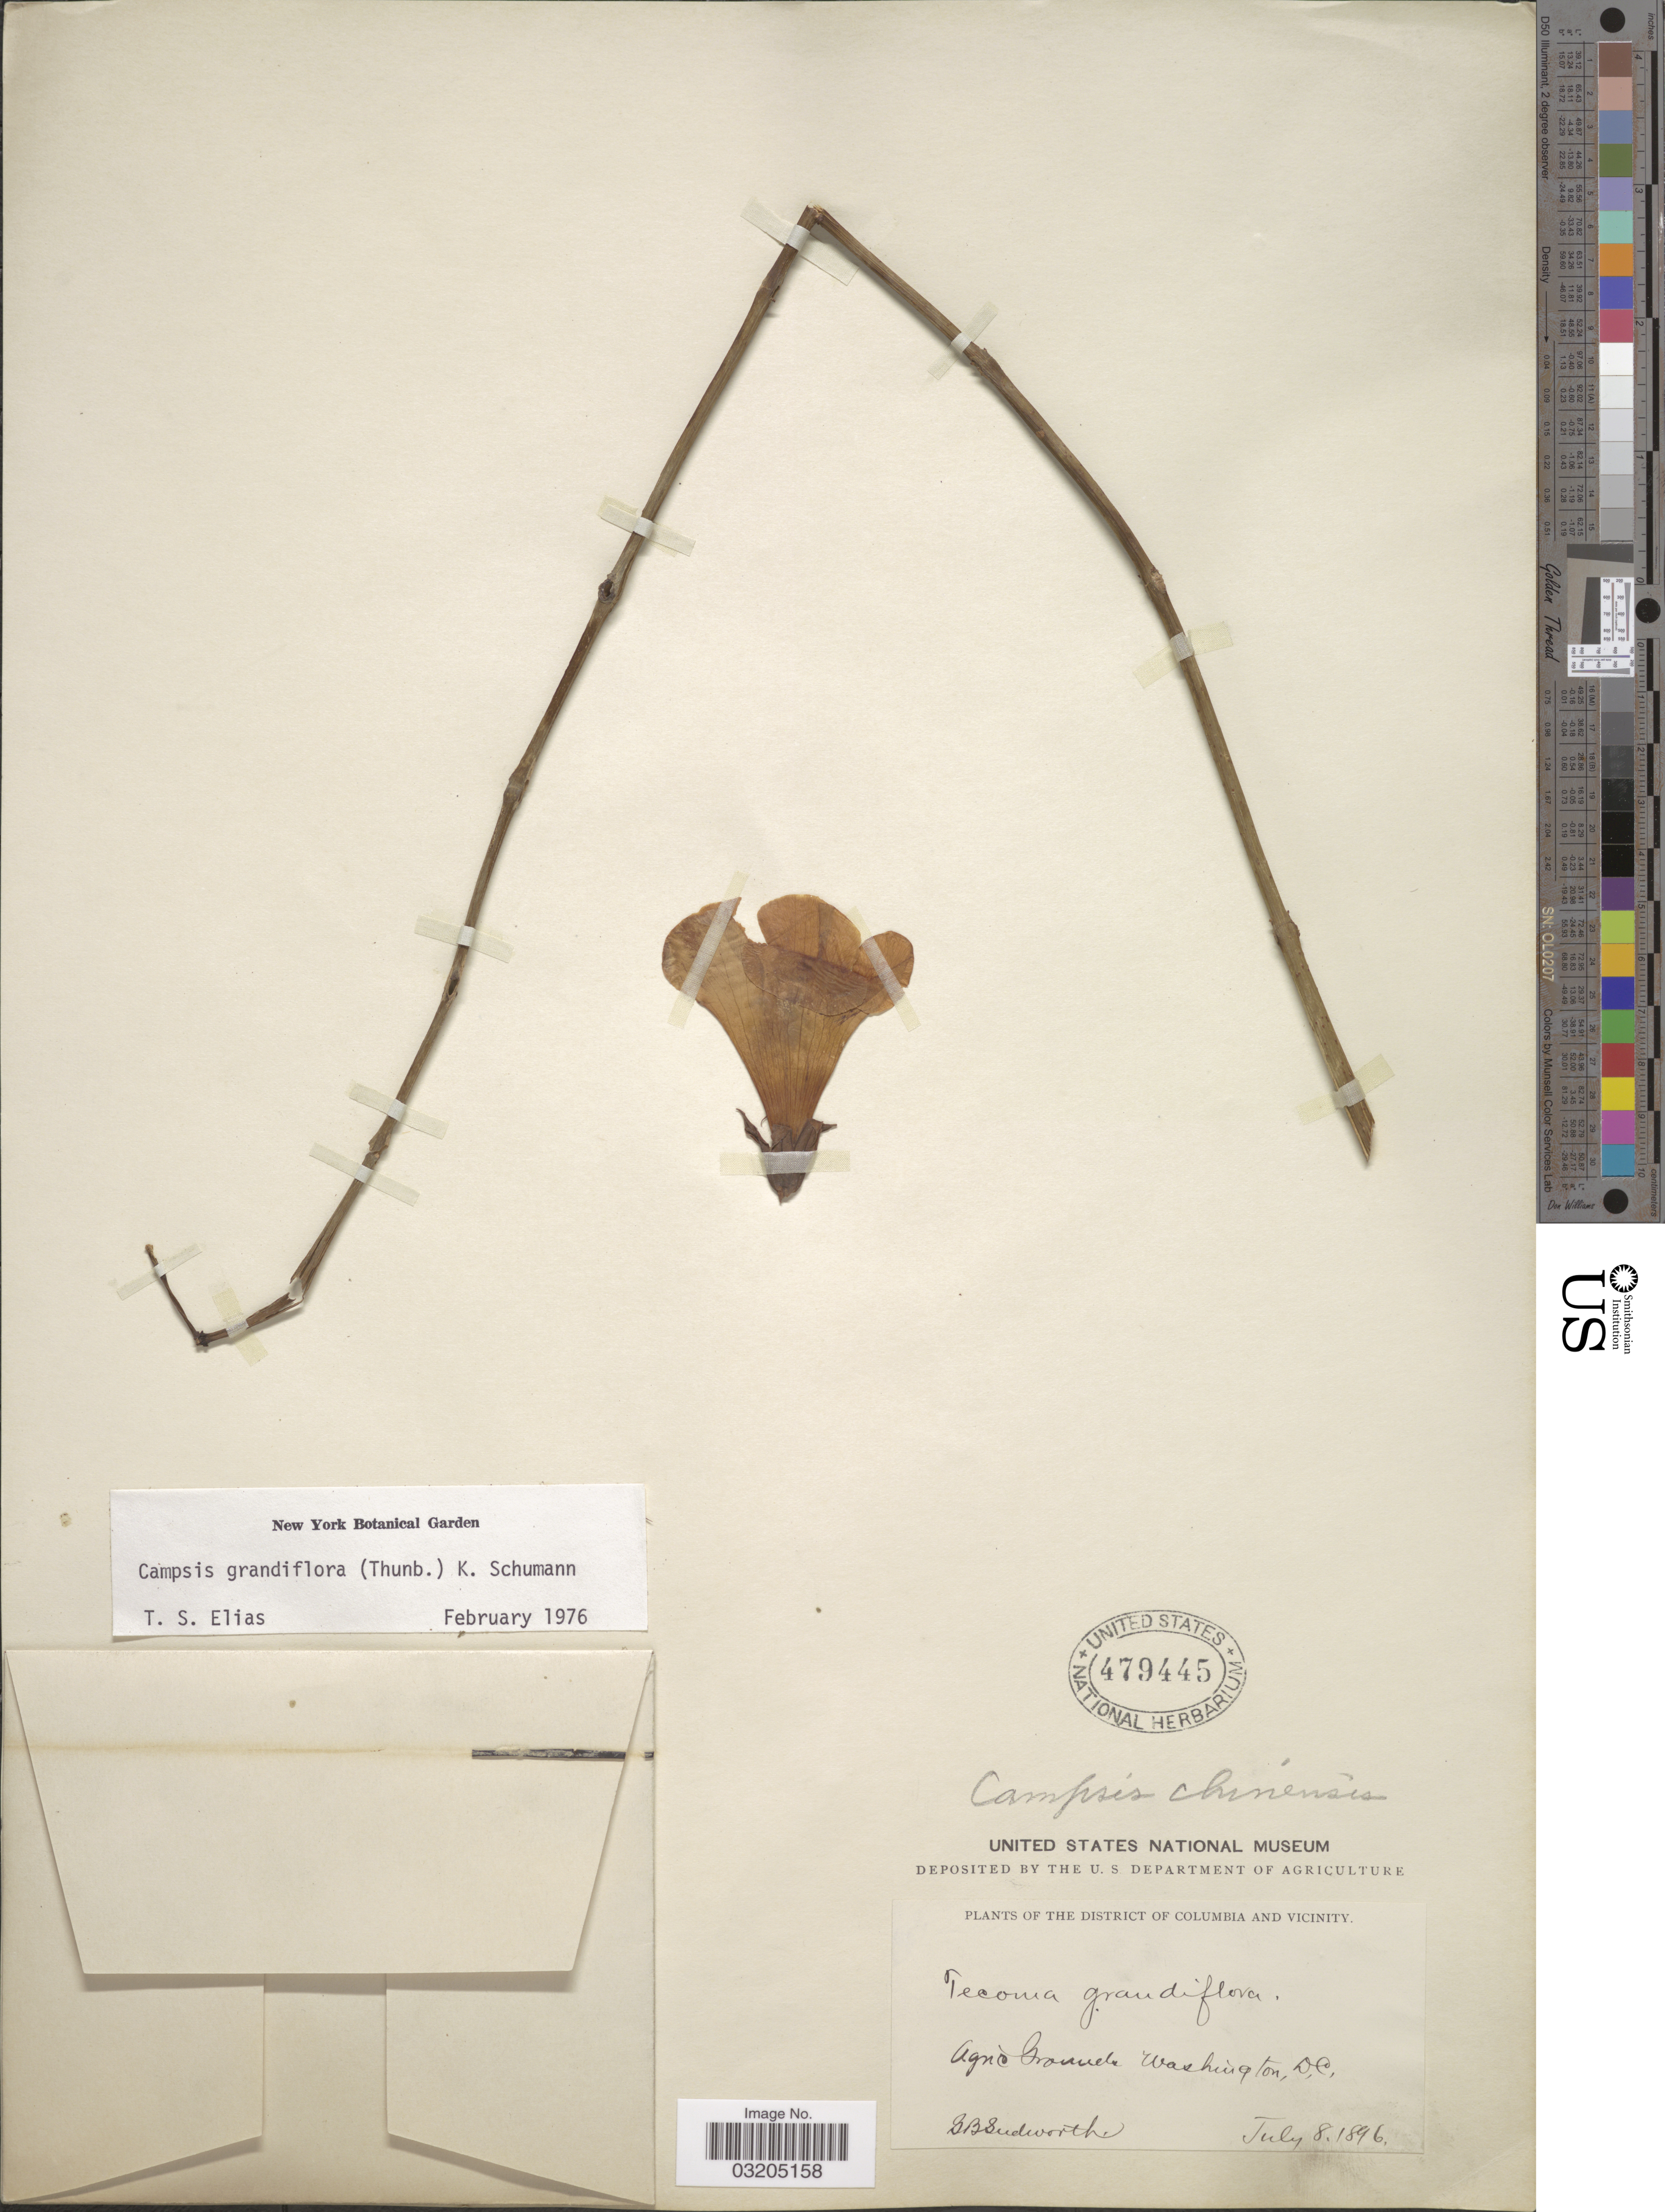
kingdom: Plantae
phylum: Tracheophyta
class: Magnoliopsida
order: Lamiales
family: Bignoniaceae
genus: Campsis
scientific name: Campsis grandiflora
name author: (L.) Seem.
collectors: G. B. Sudworth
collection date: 1896-07-08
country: United States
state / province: District of Columbia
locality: District of Columbia and vicinity. Agric. Grounds, Washington, D.C.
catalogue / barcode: US 479445